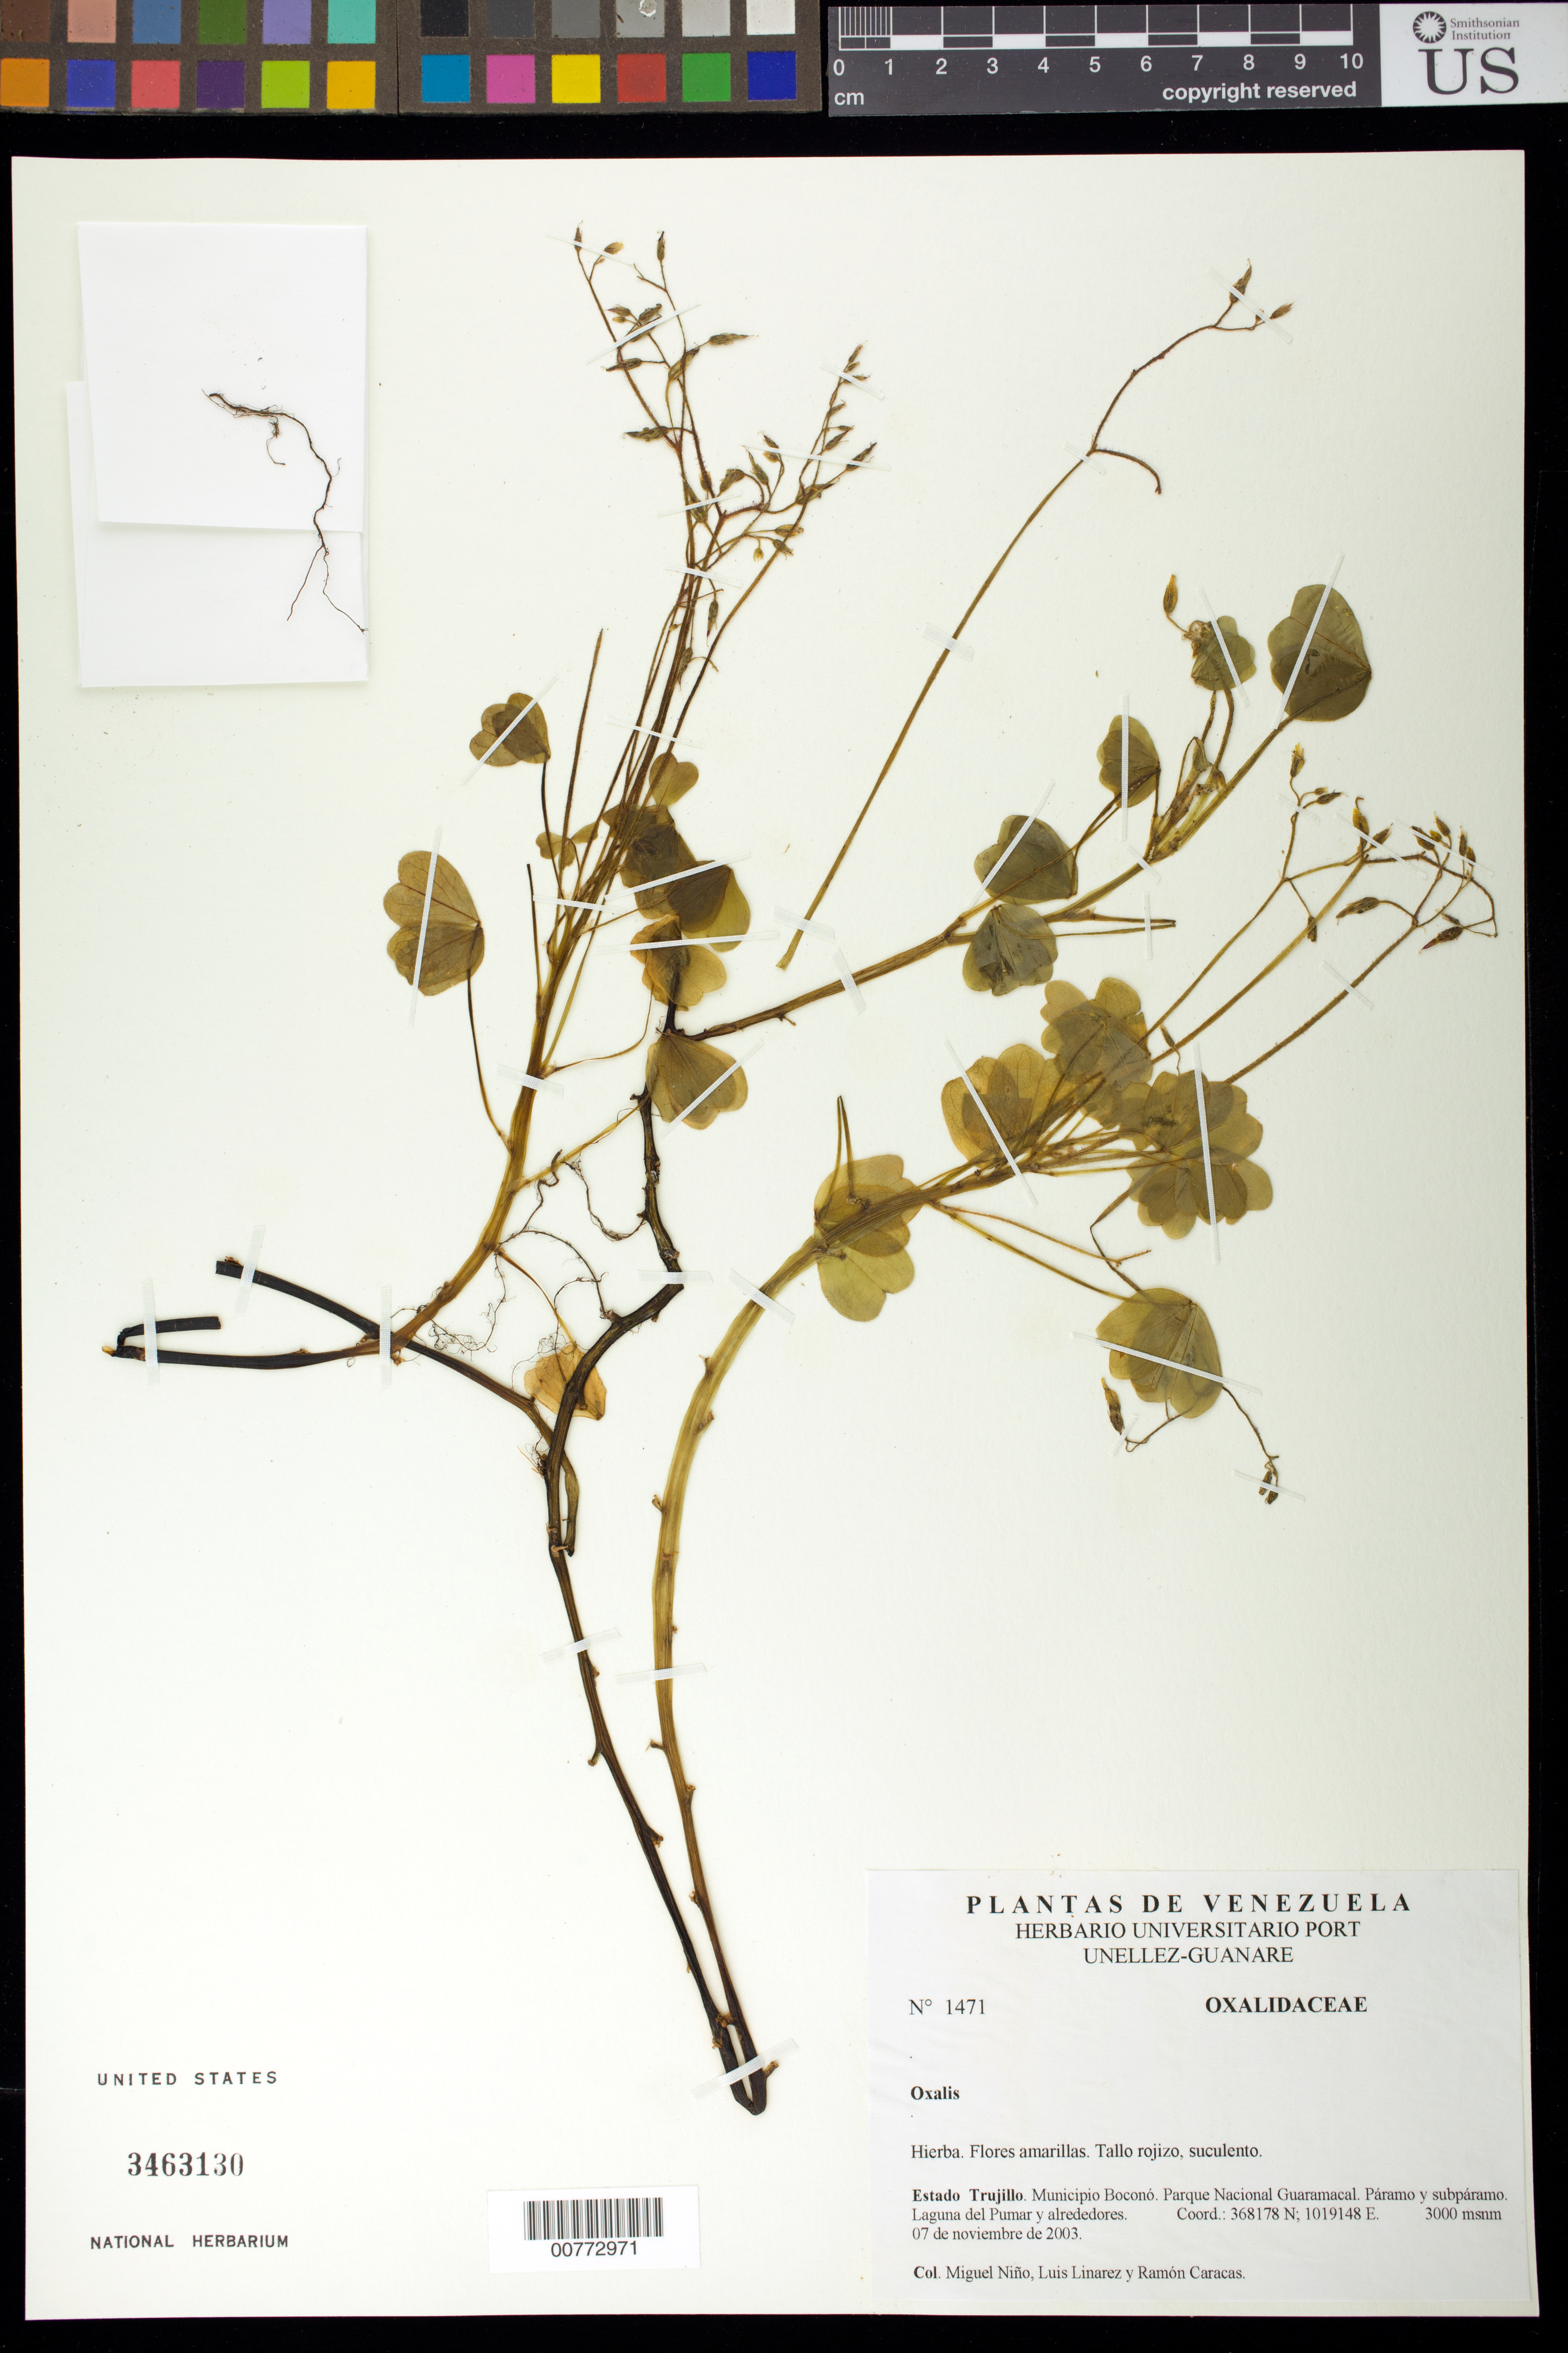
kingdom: Plantae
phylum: Tracheophyta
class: Magnoliopsida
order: Oxalidales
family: Oxalidaceae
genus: Oxalis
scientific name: Oxalis medicaginea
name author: Kunth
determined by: Dorr, L. J., (BOT), Smithsonian Institution - National Museum of Natural History (UNITED STATES)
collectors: S. M. Niño, L. Linárez & R. Caracas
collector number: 1471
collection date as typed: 07 Nov 2003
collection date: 2003-11-07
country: Venezuela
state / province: Trujillo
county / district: Boconó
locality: Parque Nacional Guaramacal. Laguna del Pumar y alrededores.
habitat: Páramo y subpáramo.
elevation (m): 3000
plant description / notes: PORT, US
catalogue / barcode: US 3463130